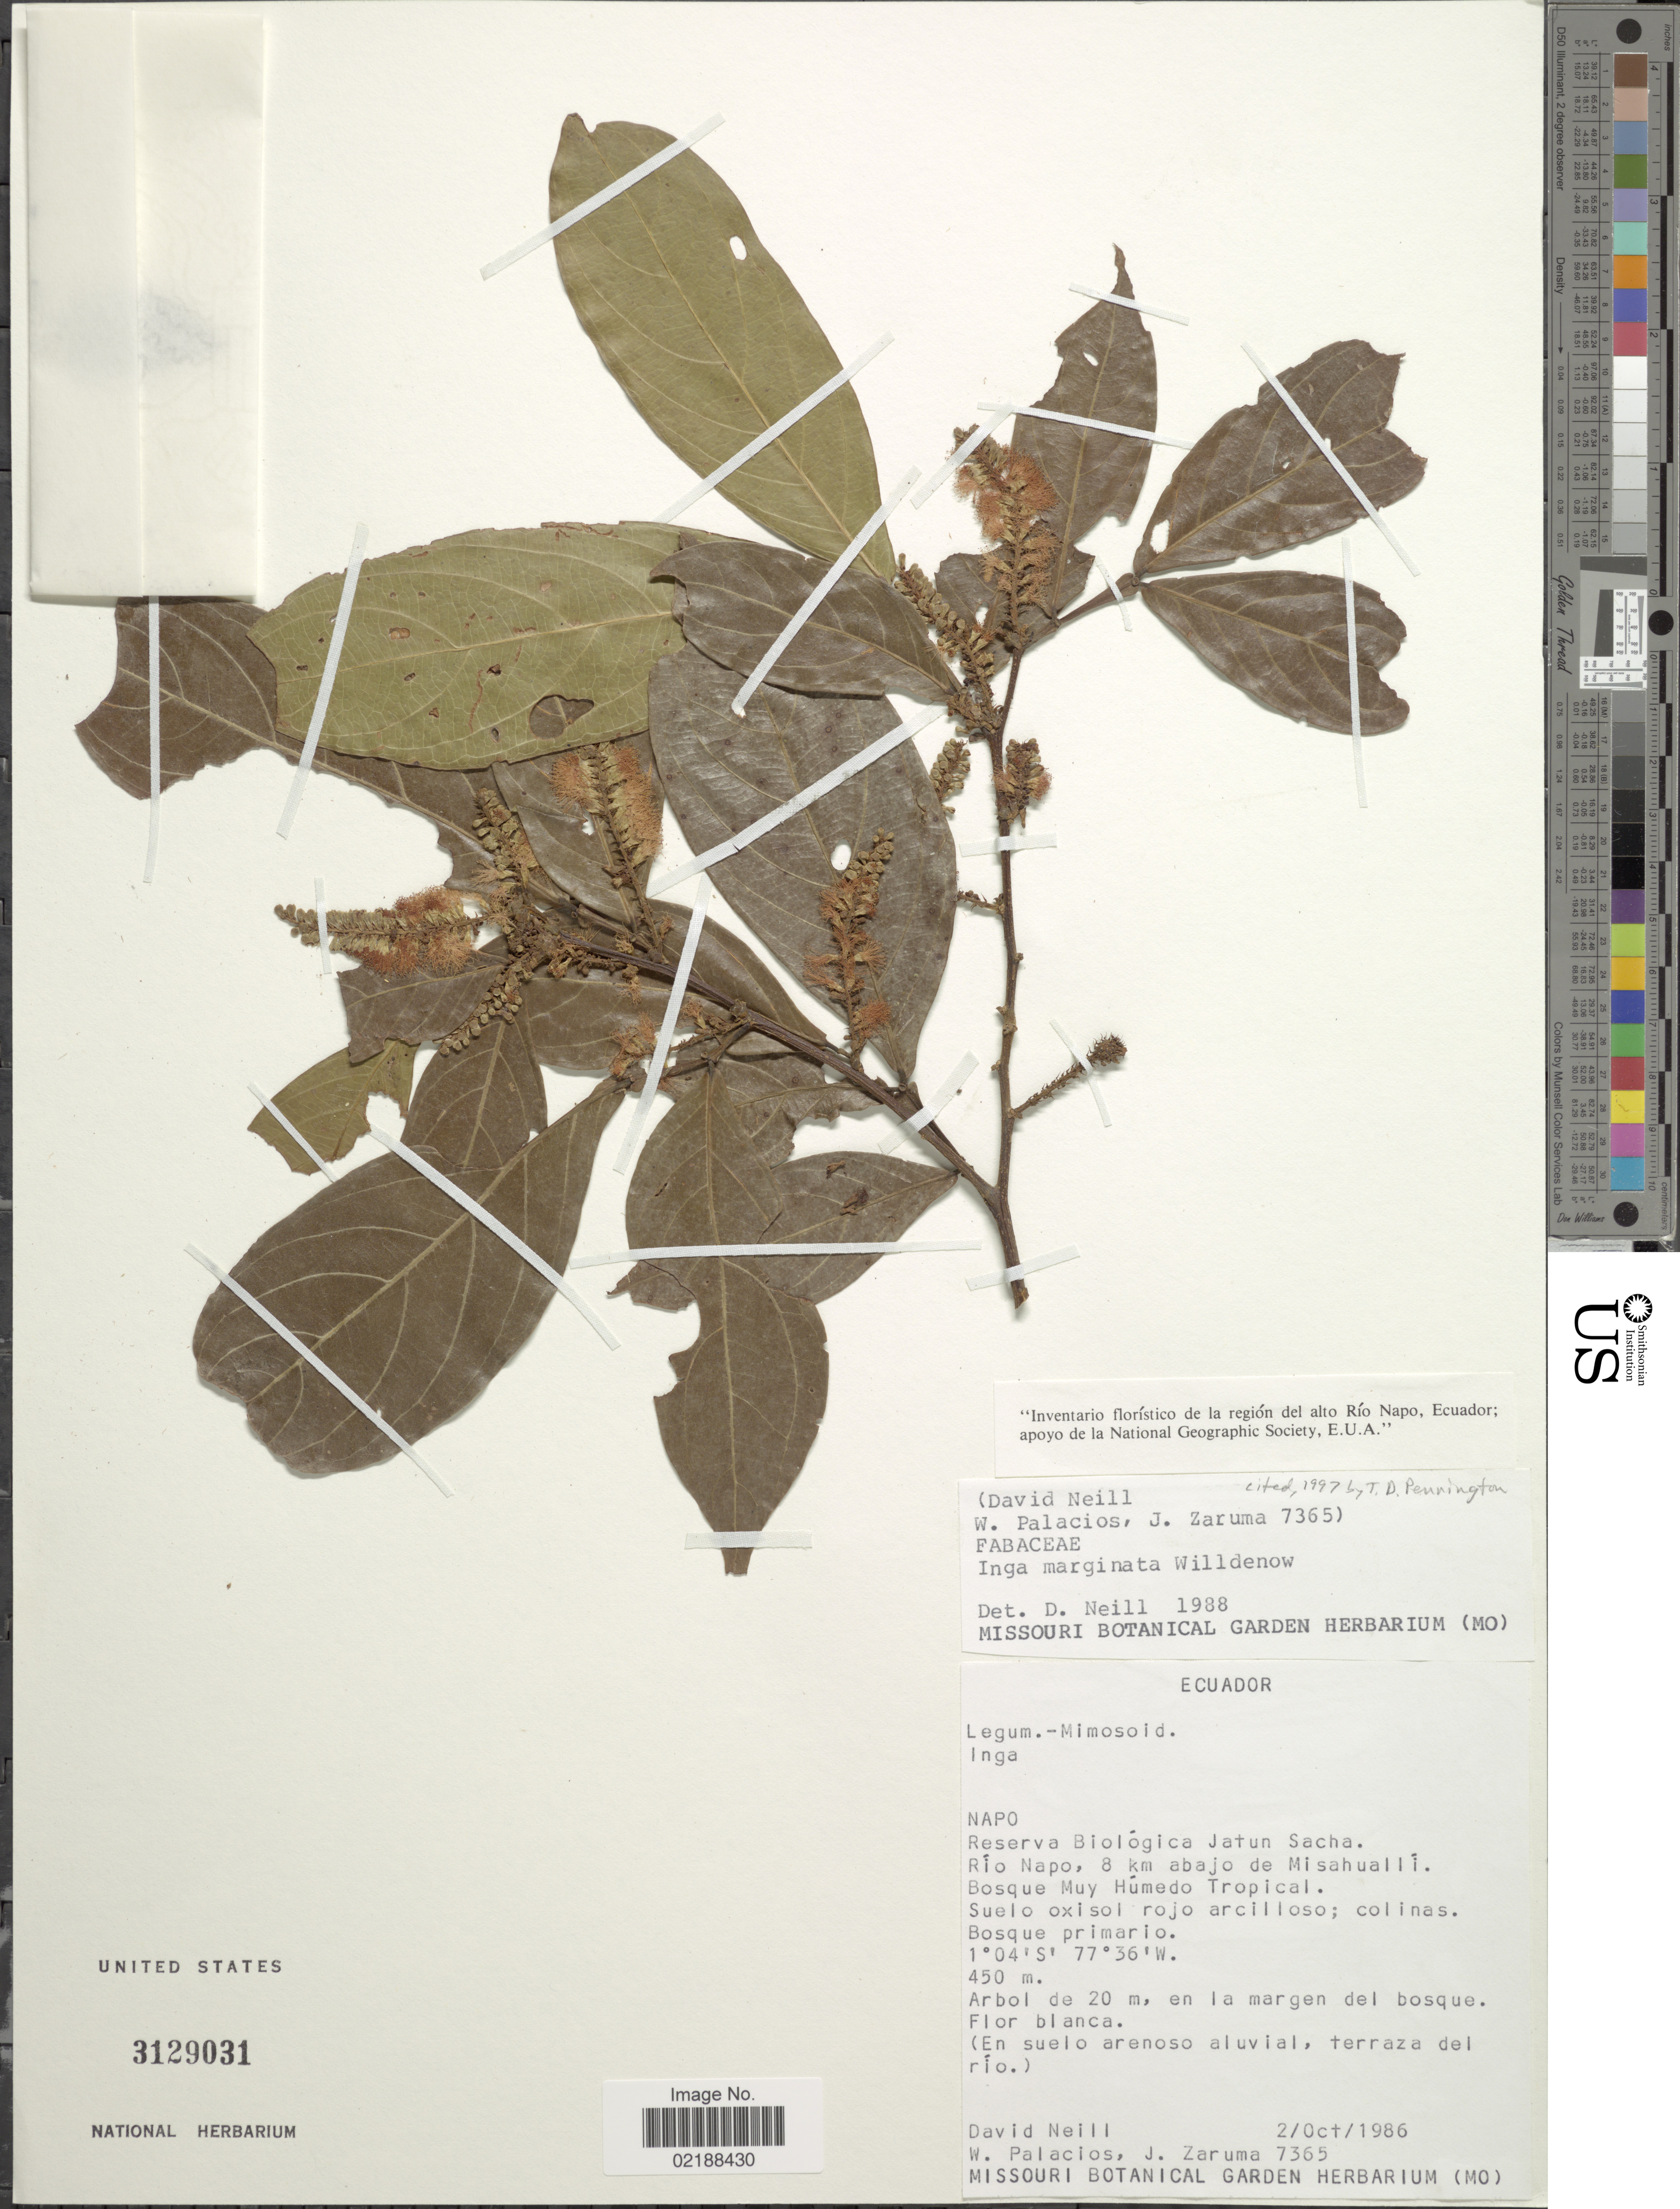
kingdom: Plantae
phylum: Tracheophyta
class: Magnoliopsida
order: Fabales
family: Fabaceae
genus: Inga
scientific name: Inga marginata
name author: Willd.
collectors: D. Neill, W. Palacios & J. Zaruma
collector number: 7365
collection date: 1986-10-02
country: Ecuador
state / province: Napo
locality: Reserva Biologica Jatun Sacha. Río Napo, 8 km abajo de Misahuallí. Bosque Muy Húmedo Tropical. Suelo oxisol rojo arcilloso; collinas. Bosque primario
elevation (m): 450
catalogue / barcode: US 3129031